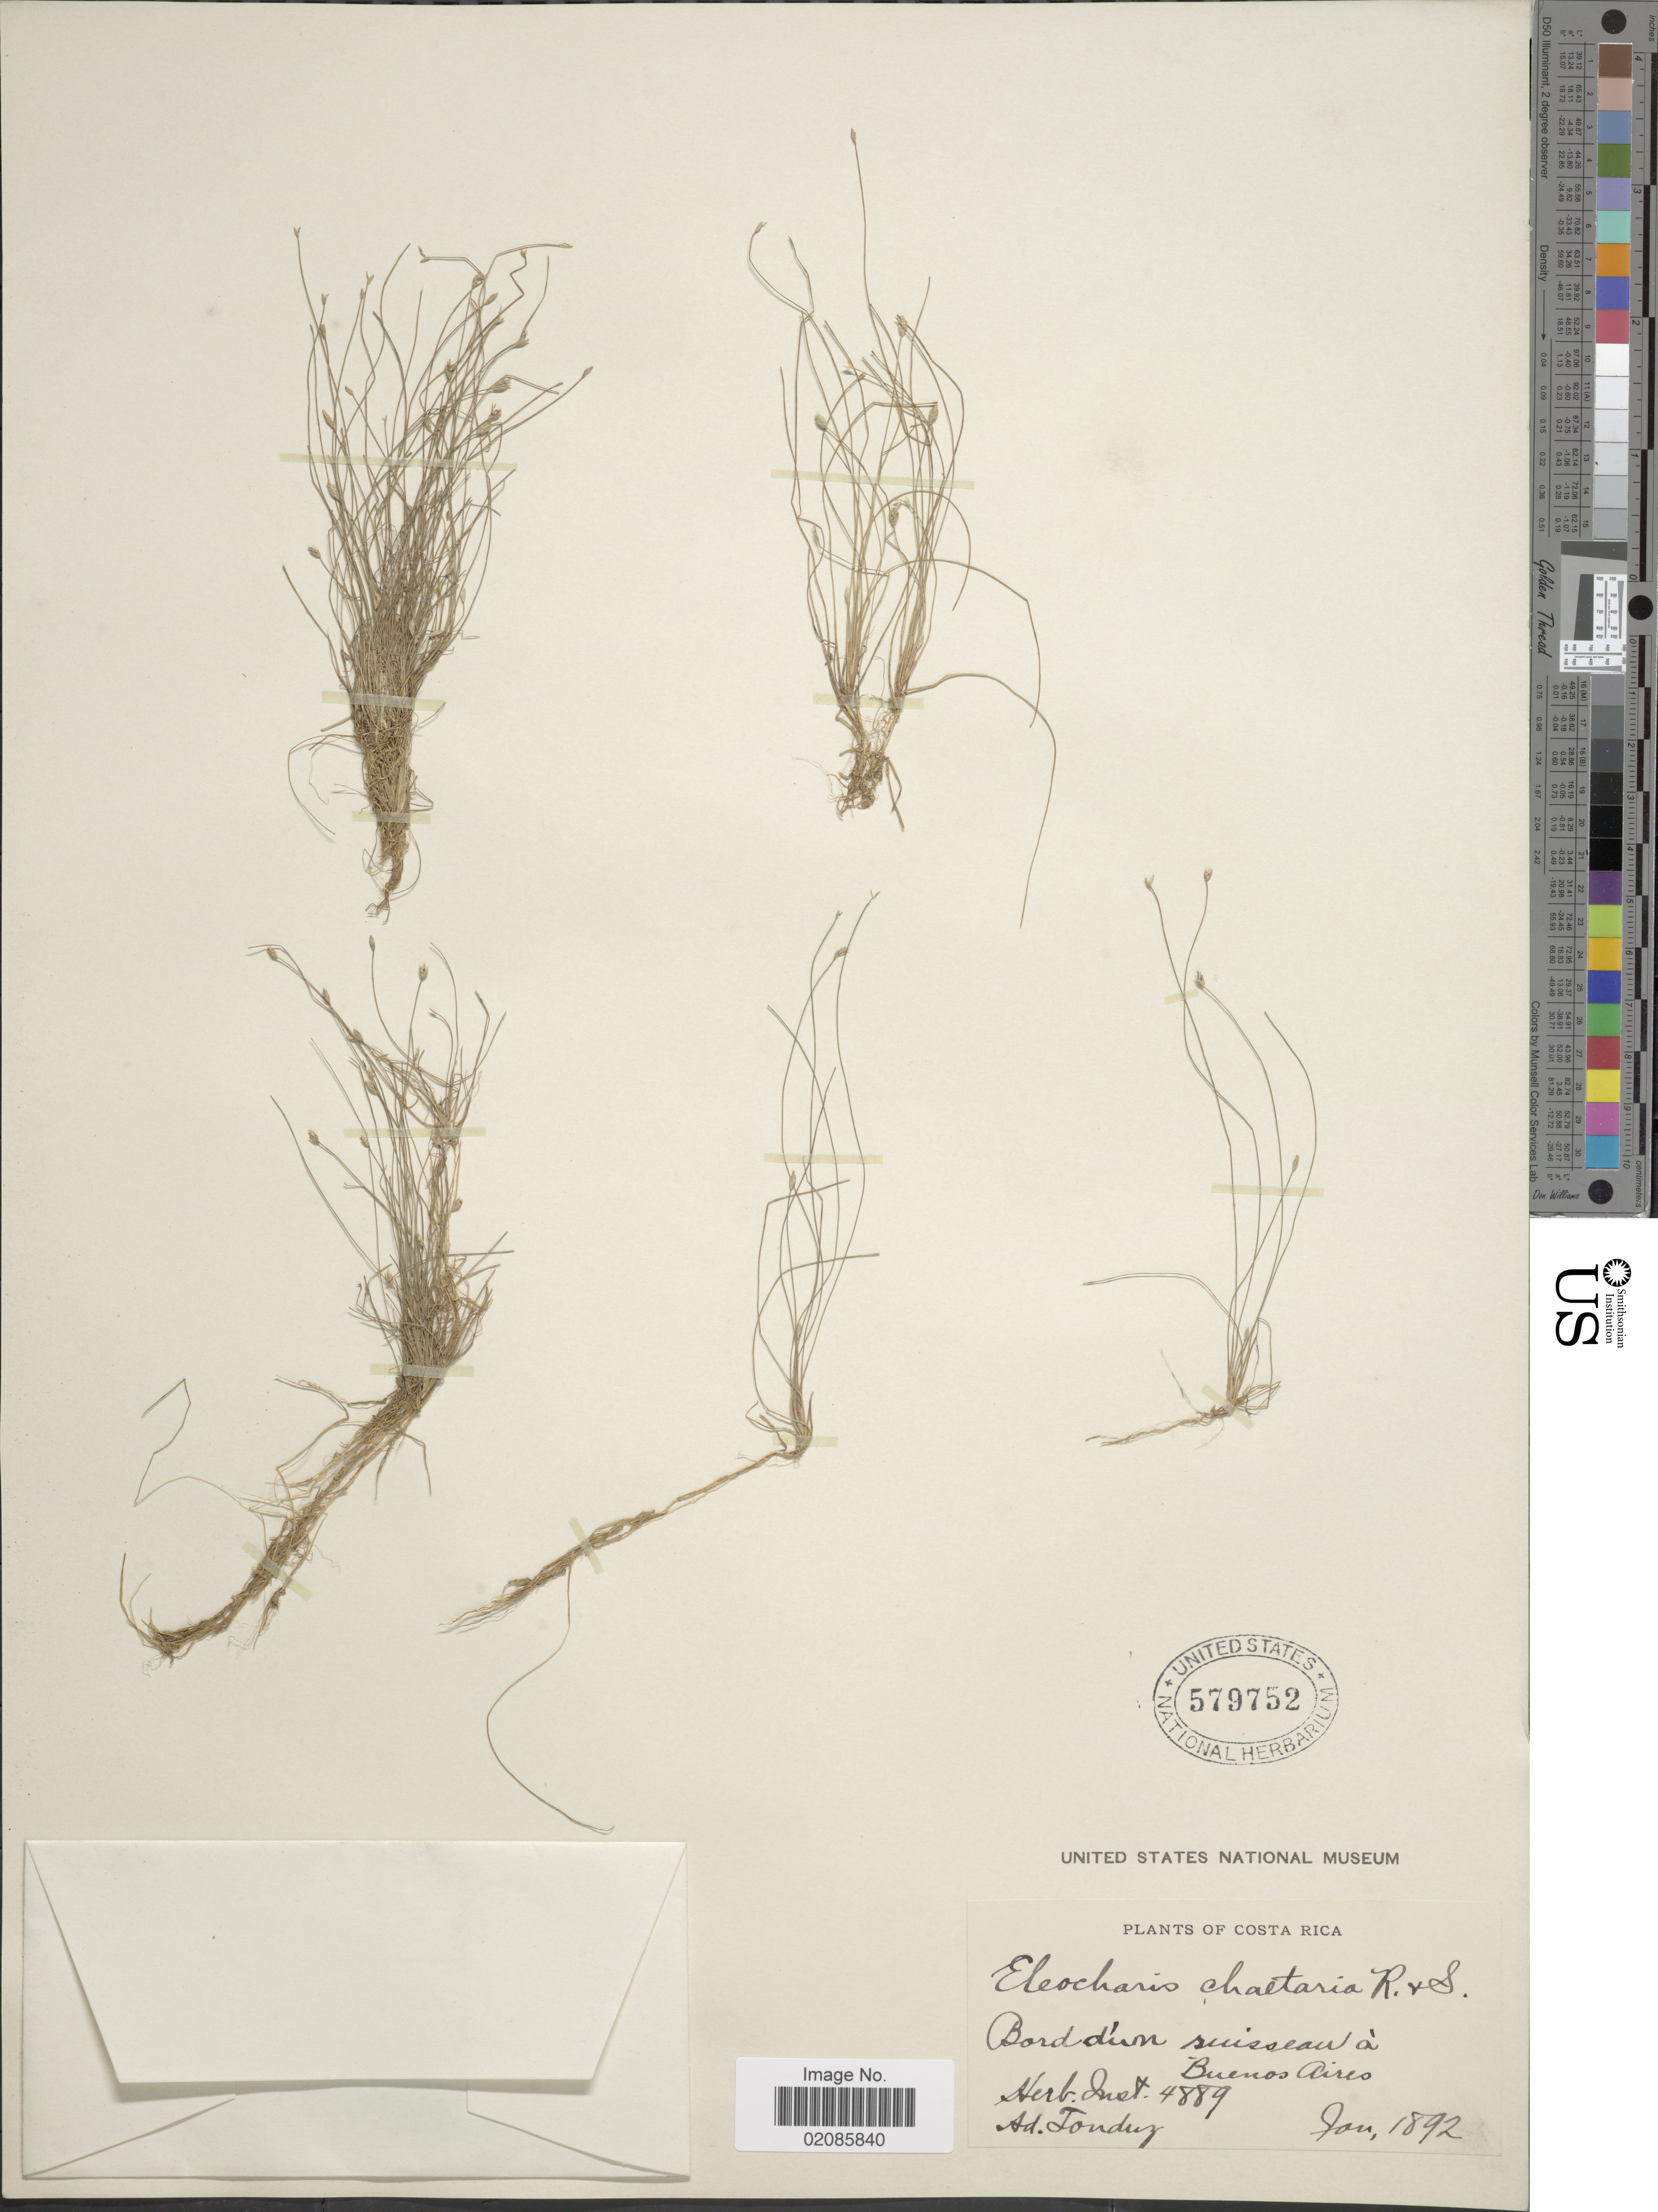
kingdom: Plantae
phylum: Tracheophyta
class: Liliopsida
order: Poales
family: Cyperaceae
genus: Eleocharis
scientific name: Eleocharis retroflexa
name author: (Poir.) Urb.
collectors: A. Tonduz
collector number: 4889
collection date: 1892-01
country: Costa Rica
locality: Bord dún suisseau à Buenos Aires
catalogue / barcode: US 579752